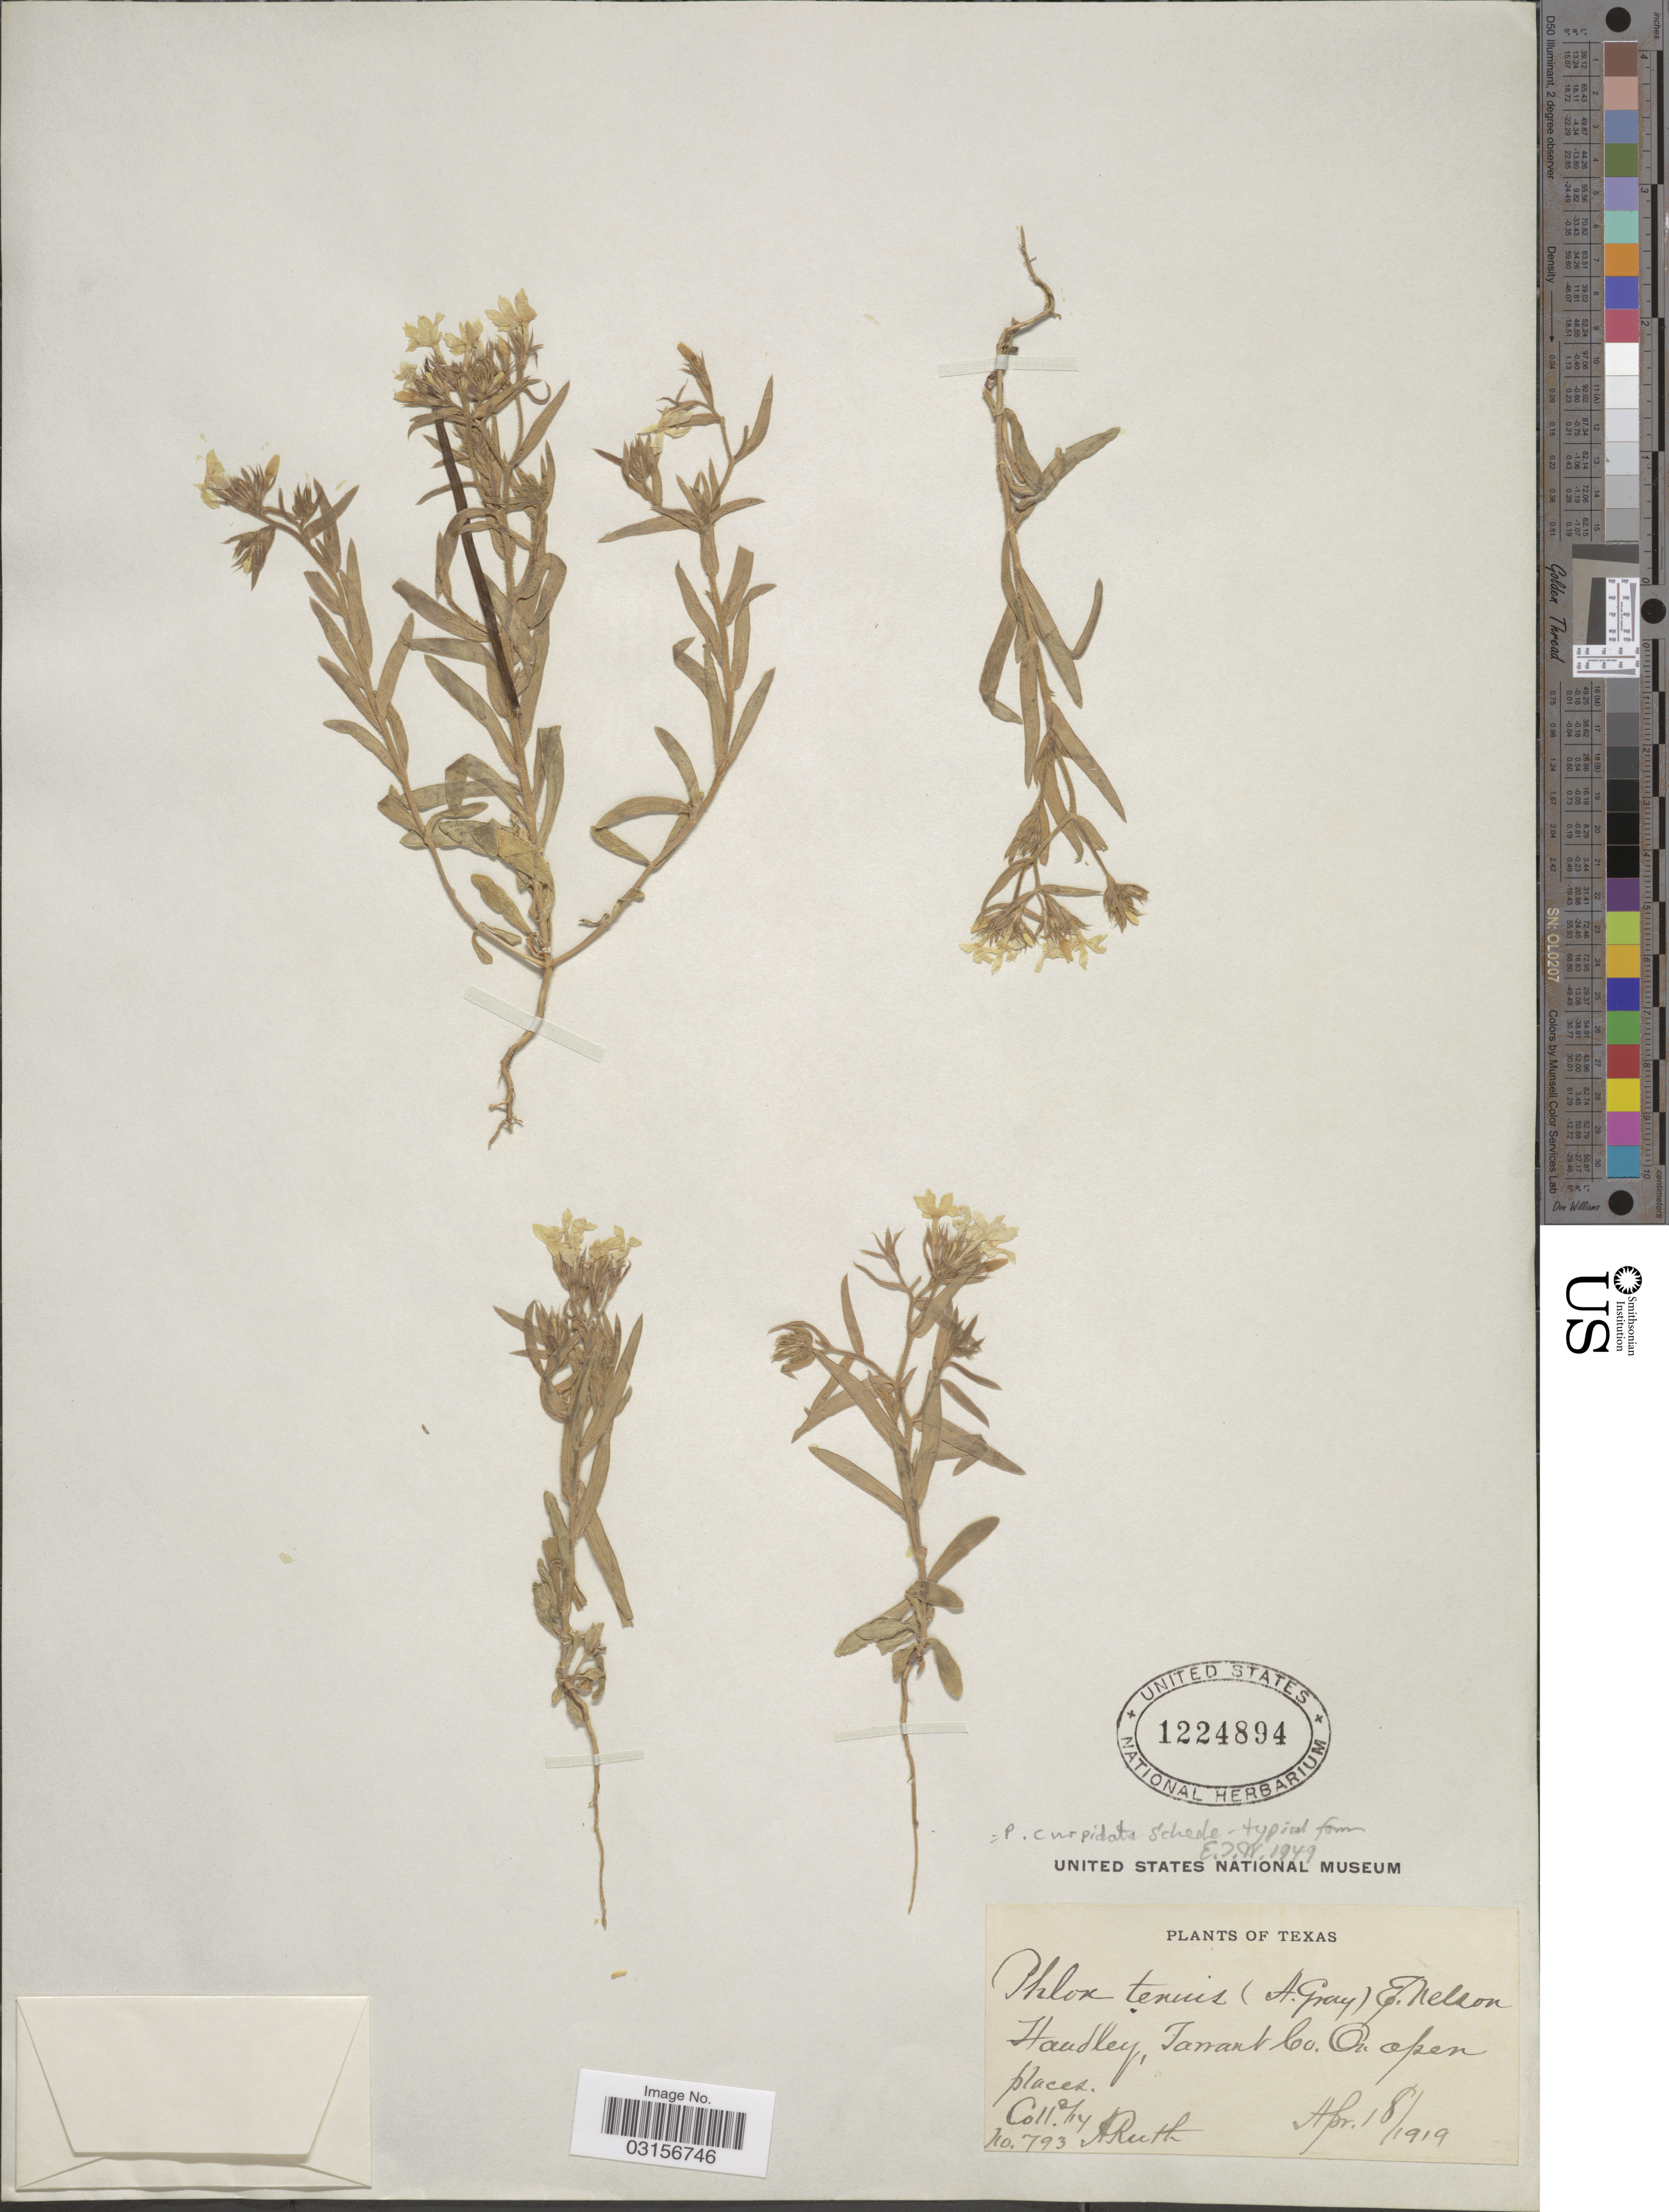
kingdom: Plantae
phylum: Tracheophyta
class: Magnoliopsida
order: Ericales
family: Polemoniaceae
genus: Phlox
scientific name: Phlox cuspidata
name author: Scheele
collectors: A. Ruth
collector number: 793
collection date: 1919-04-18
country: United States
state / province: Texas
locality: Standley, Tarrant Co.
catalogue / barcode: US 1224894